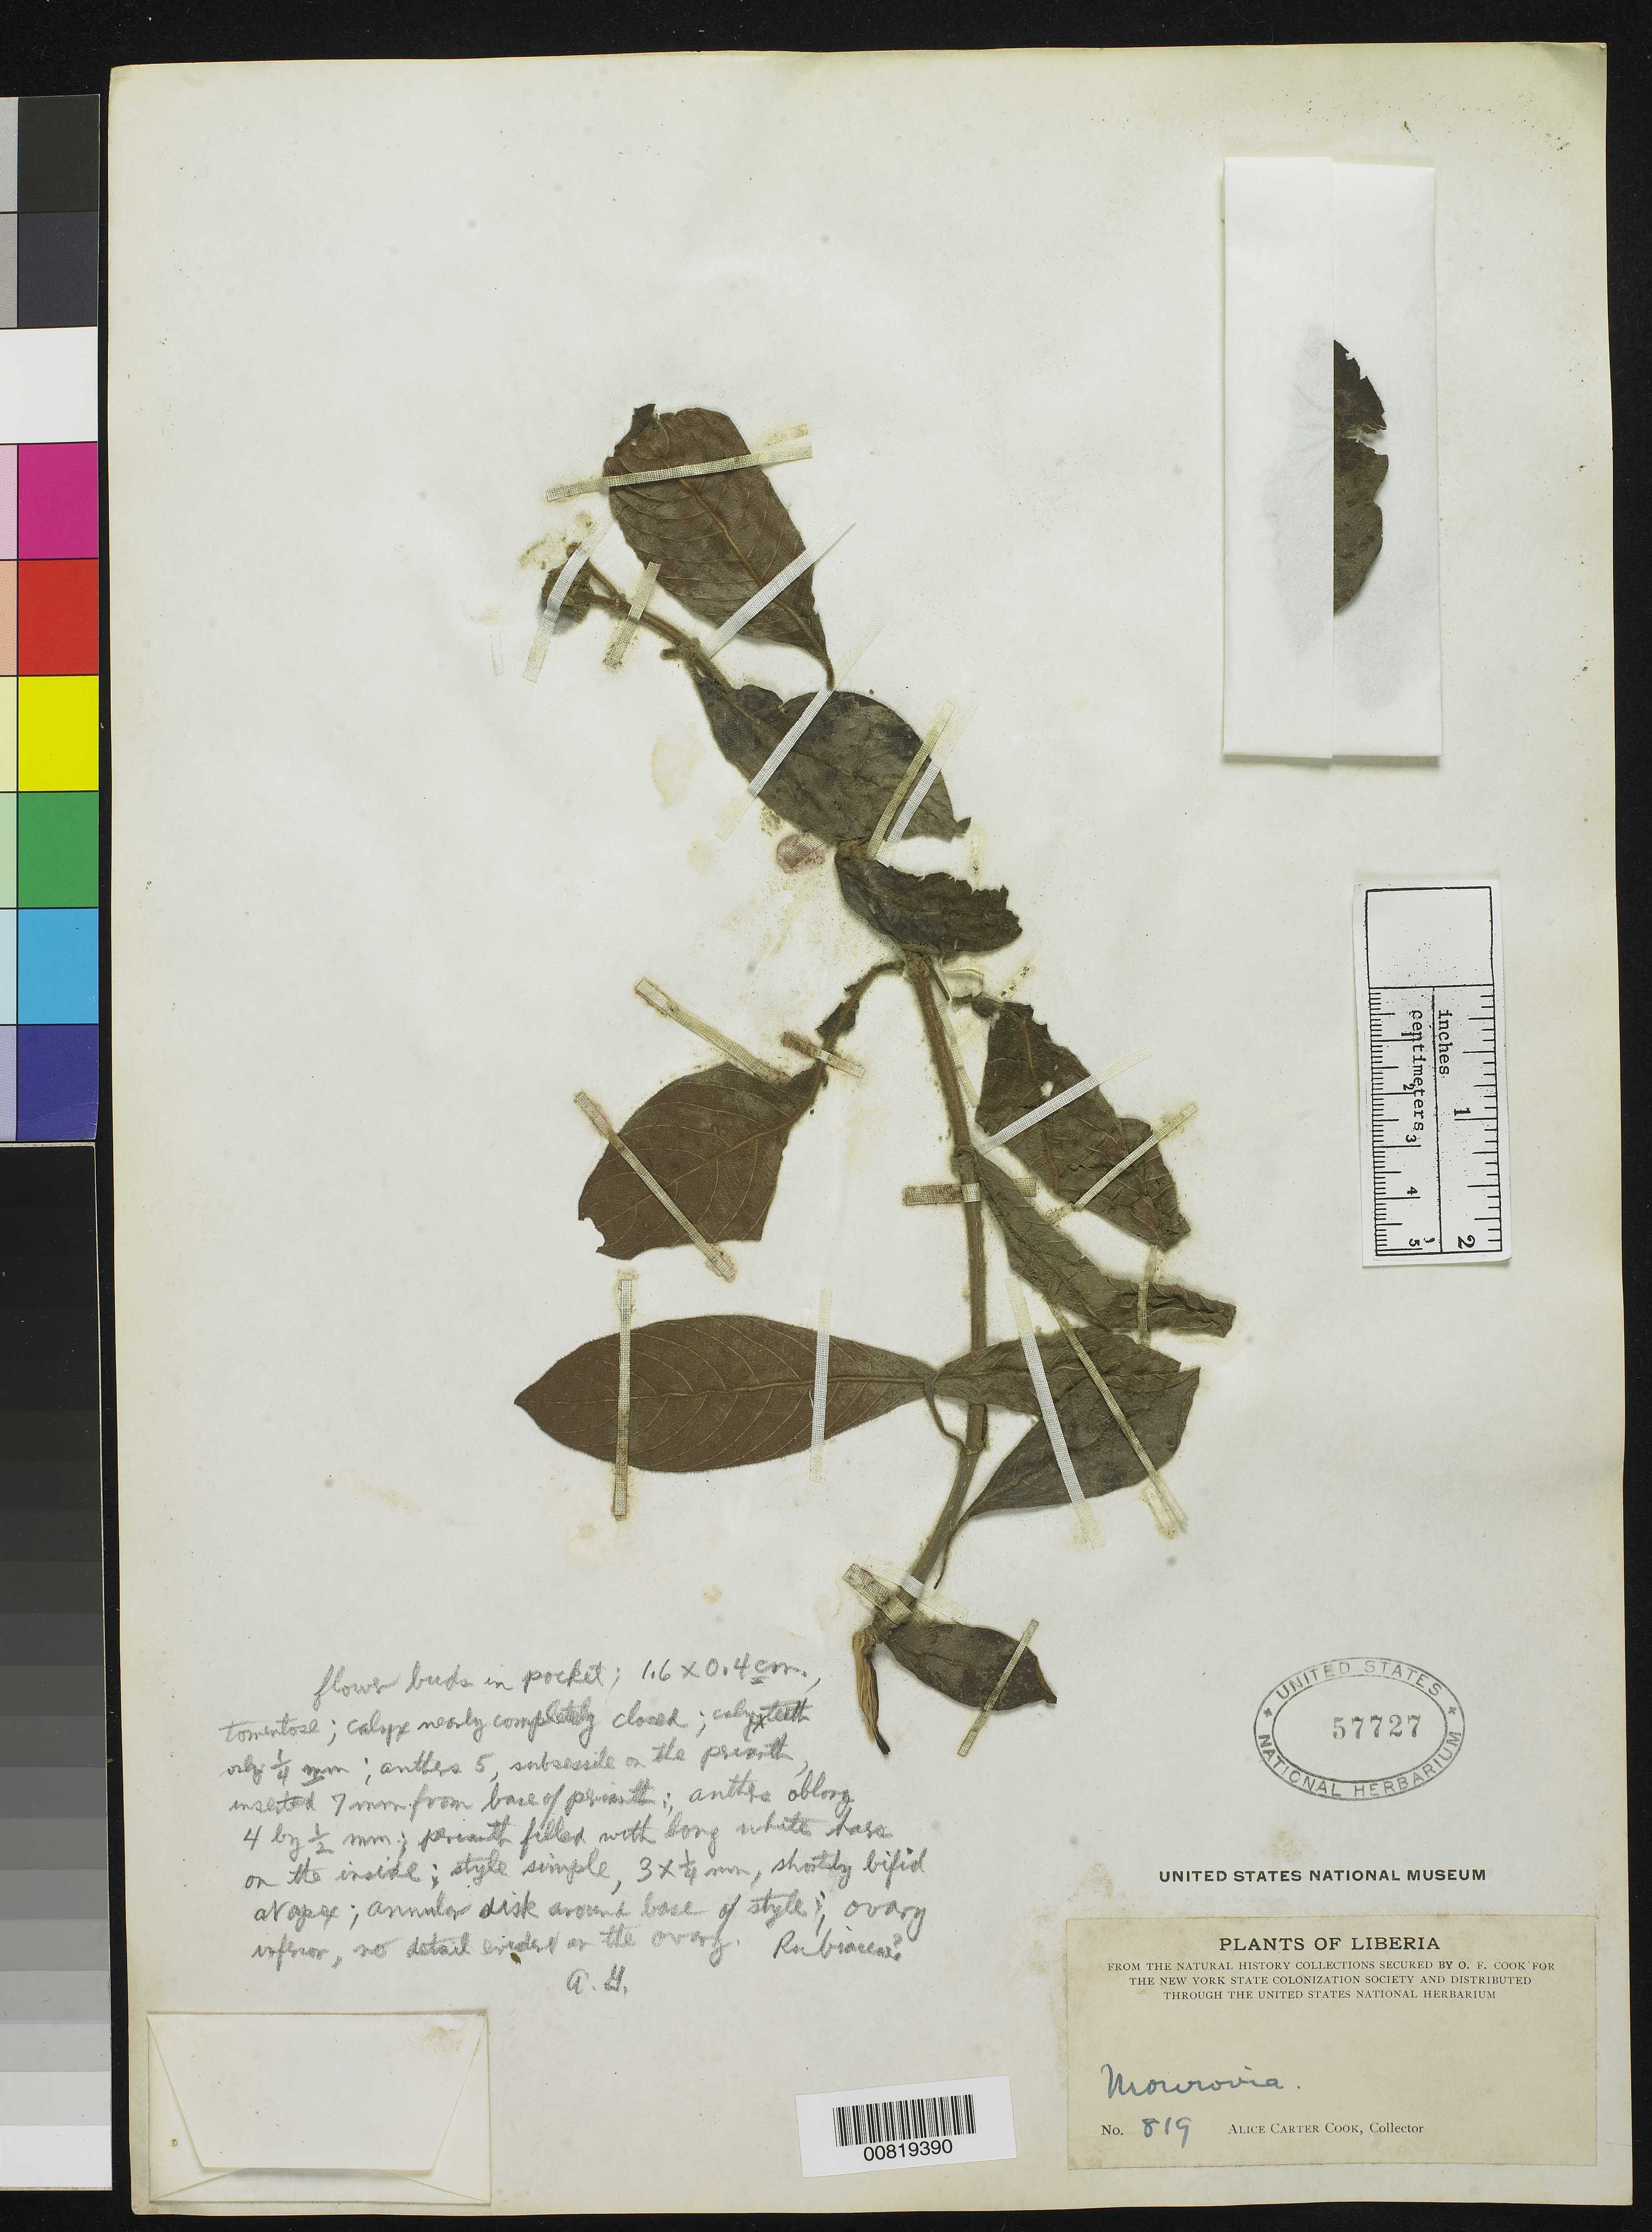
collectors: Alice C. Cook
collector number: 819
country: Liberia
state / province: Montserrado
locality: Monrovia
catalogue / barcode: US 57727